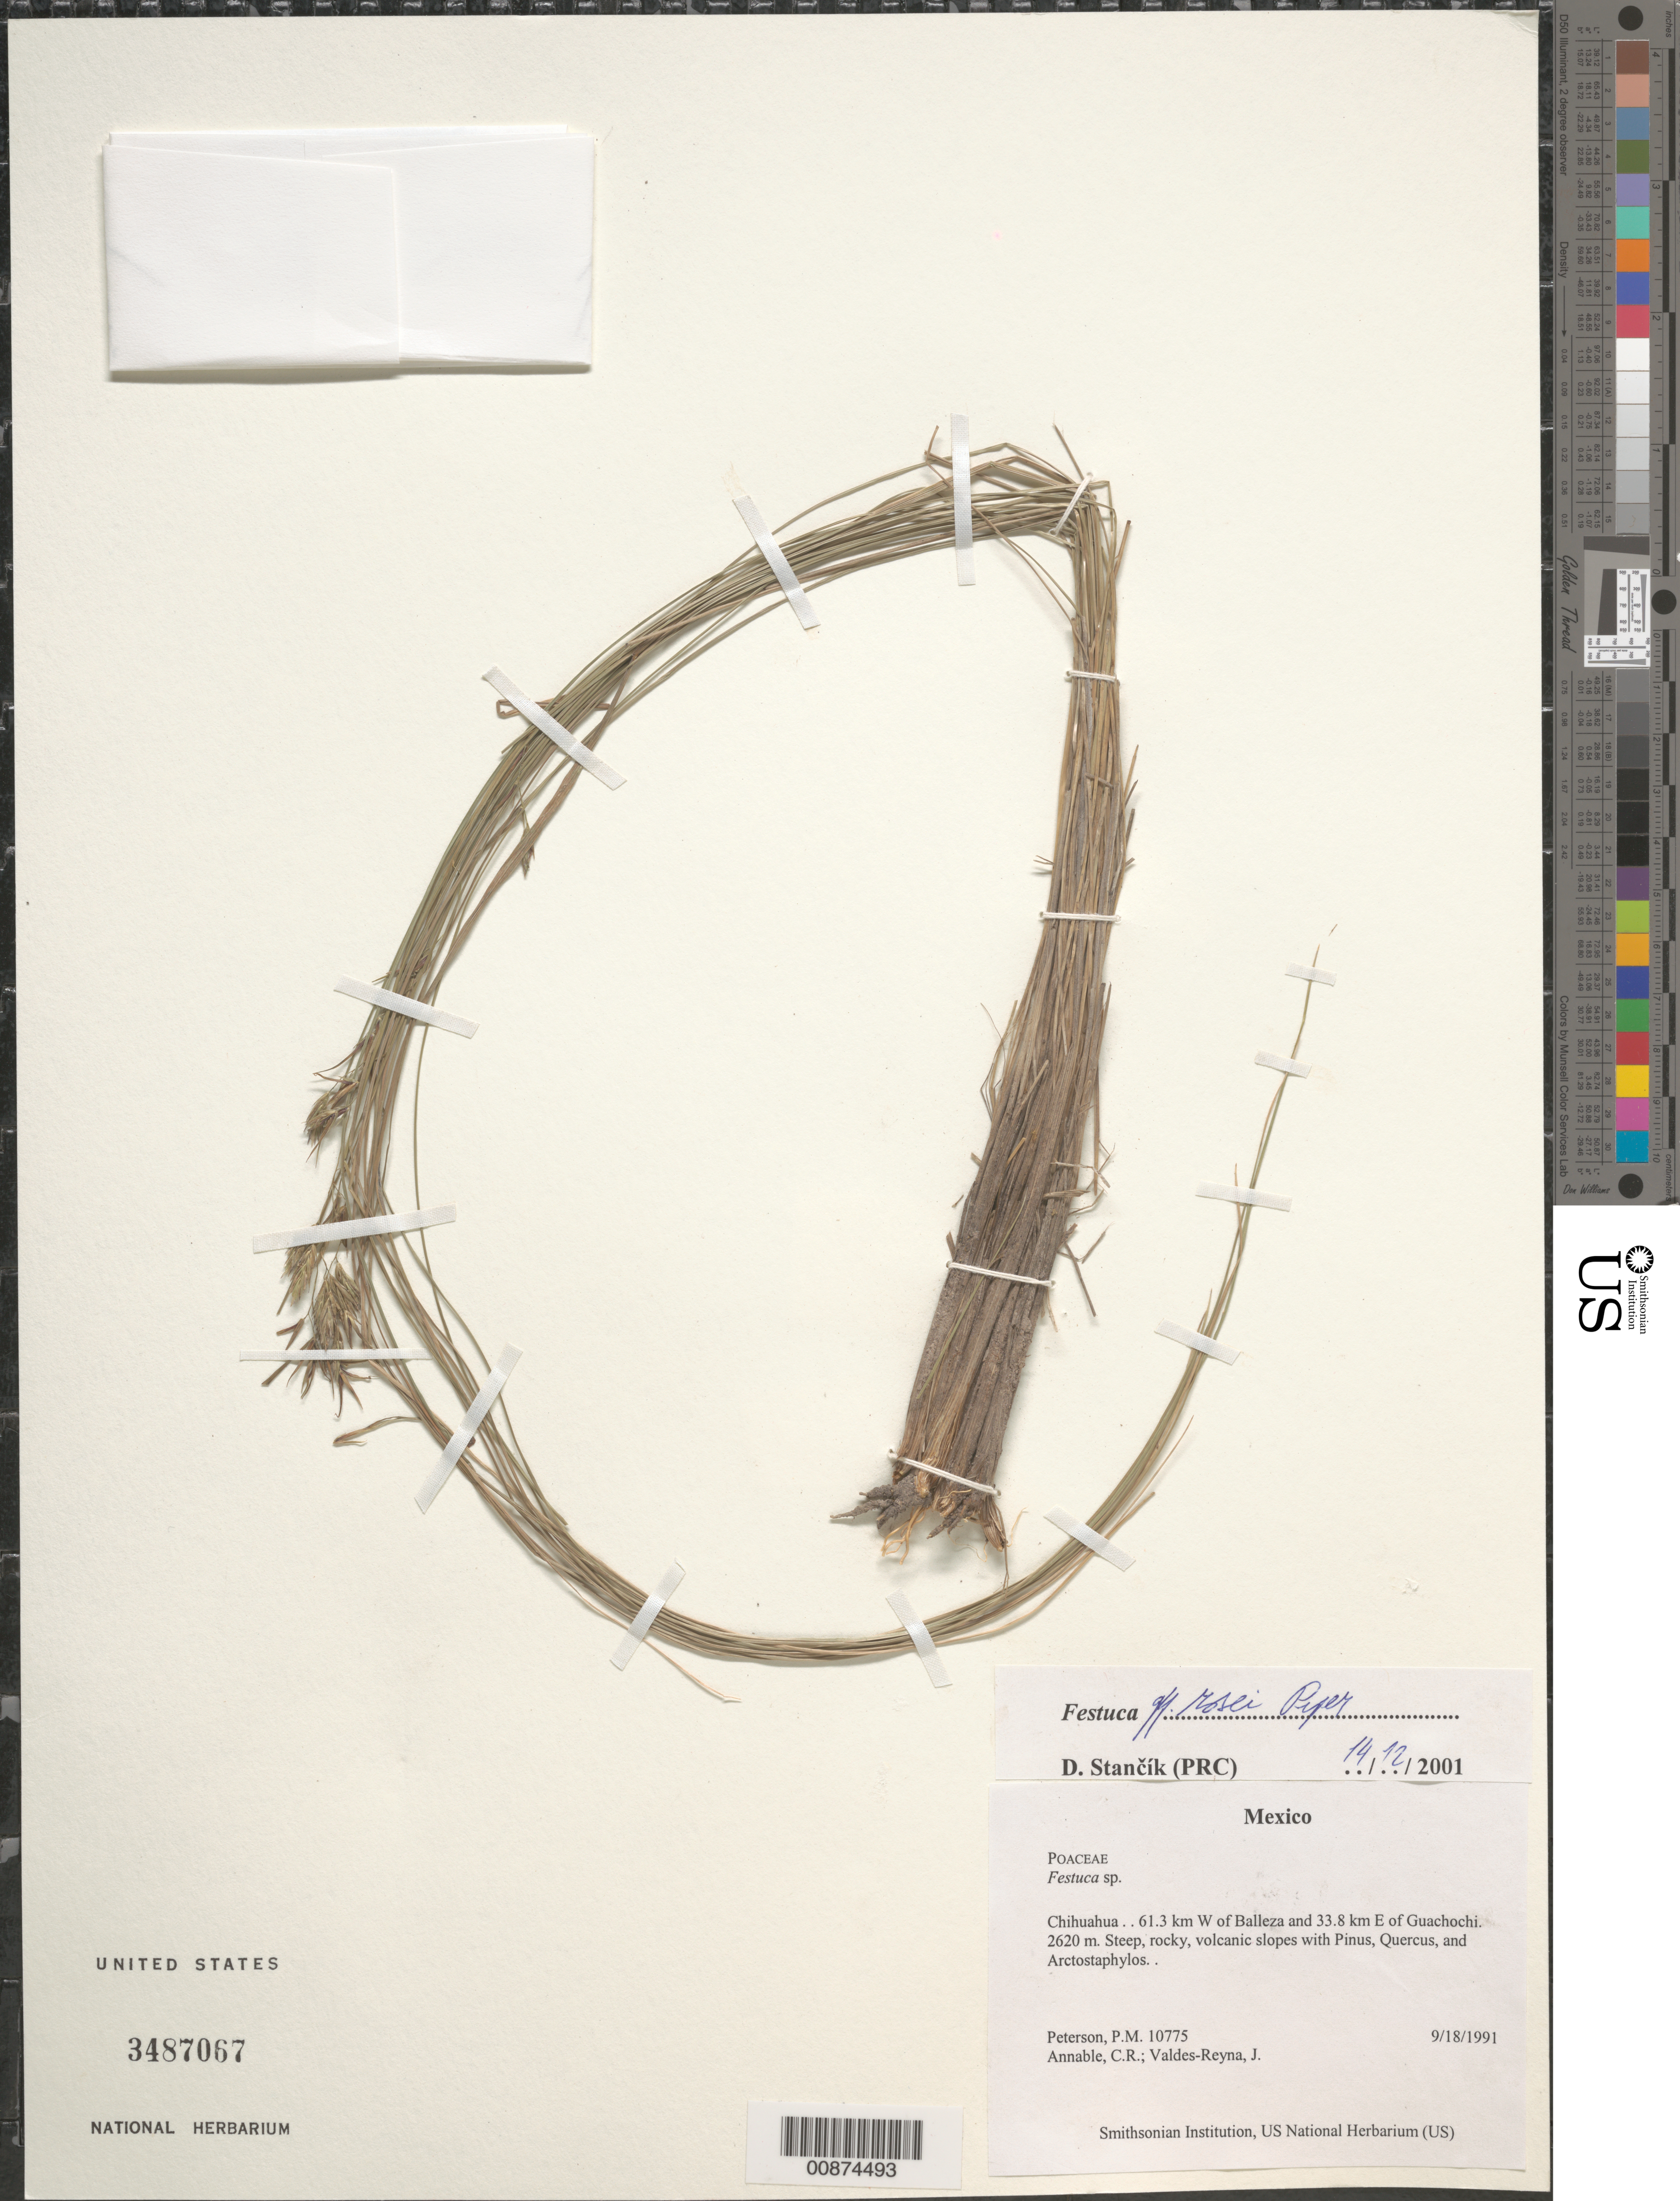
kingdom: Plantae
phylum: Tracheophyta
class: Liliopsida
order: Poales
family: Poaceae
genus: Festuca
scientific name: Festuca rosei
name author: Piper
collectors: P. M. Peterson, C. R. Annable & J. Valdés-Reyna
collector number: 10775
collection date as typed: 18 Sep 1991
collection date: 1991-09-18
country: Mexico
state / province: Chihuahua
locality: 61.3 km W of Balleza and 33.8 km E of Guachochi.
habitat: Steep, rocky, volcanic slopes with Pinus, Quercus, and Arctostaphylos.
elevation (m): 2620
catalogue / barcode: US 3487067